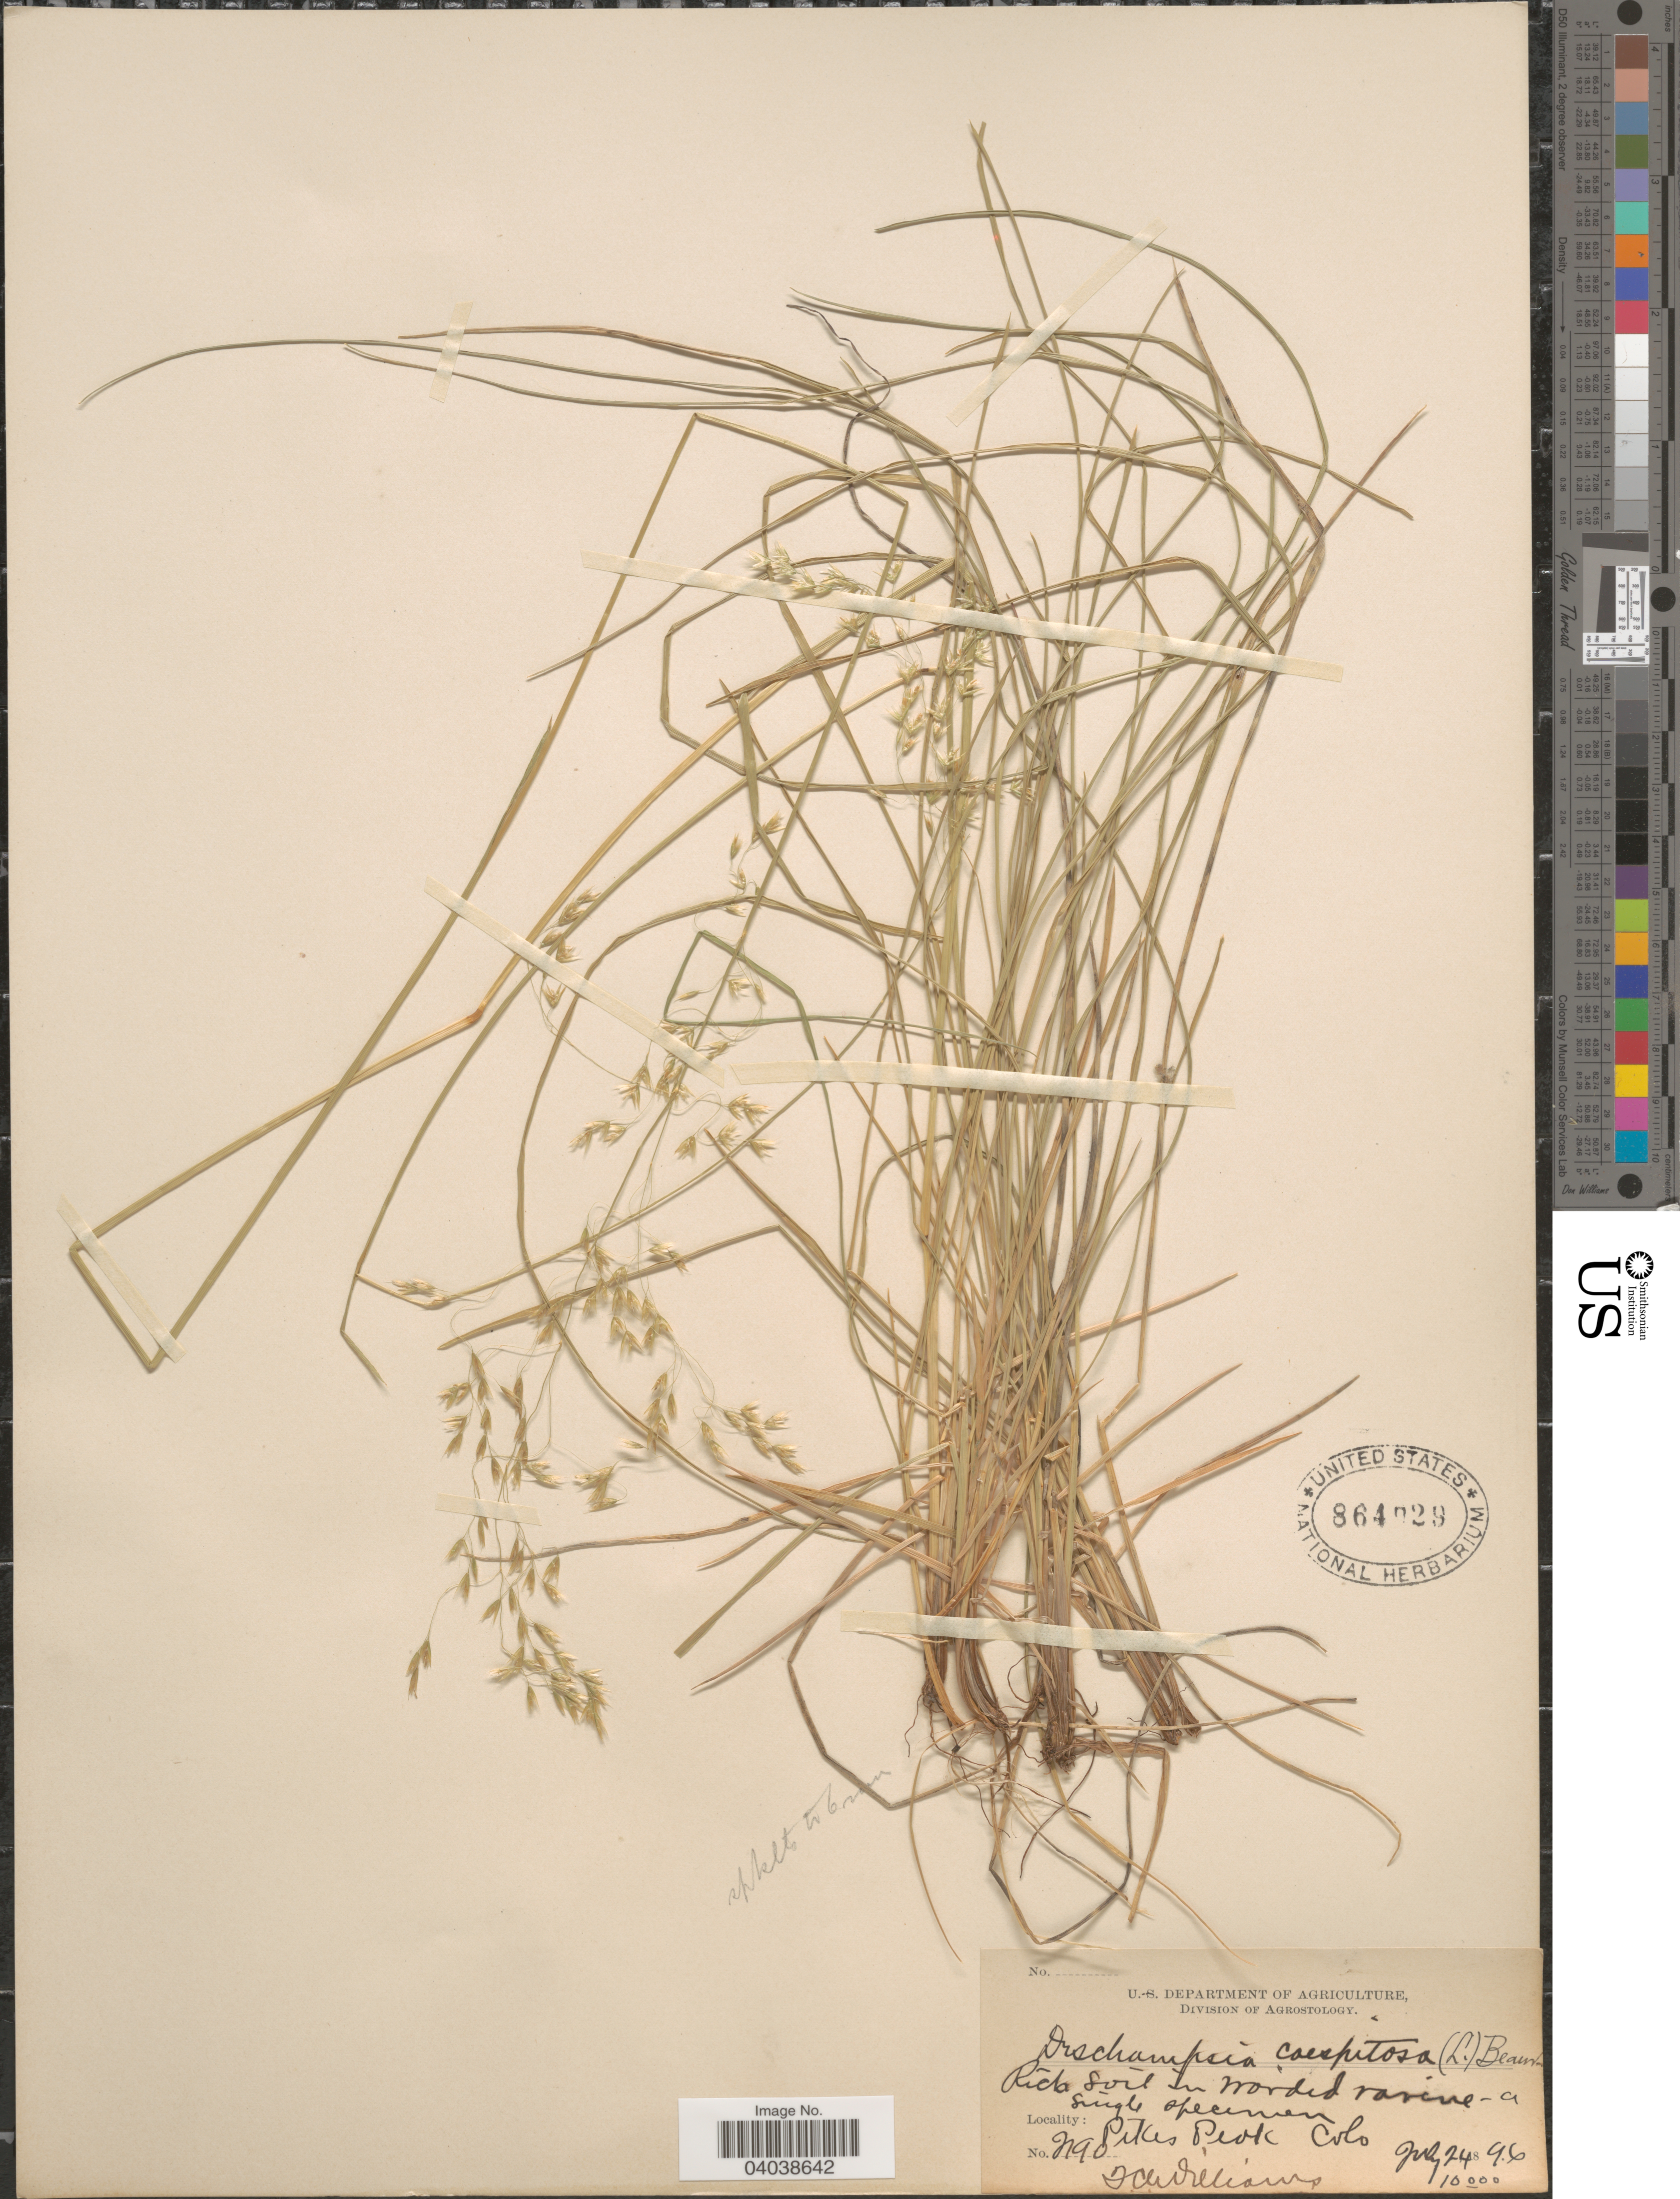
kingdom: Plantae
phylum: Tracheophyta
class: Liliopsida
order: Poales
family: Poaceae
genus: Deschampsia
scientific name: Deschampsia cespitosa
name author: (L.) P. Beauv.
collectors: T. Williams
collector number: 2190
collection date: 1896-07-24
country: United States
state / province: Colorado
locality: Pikes Peak.